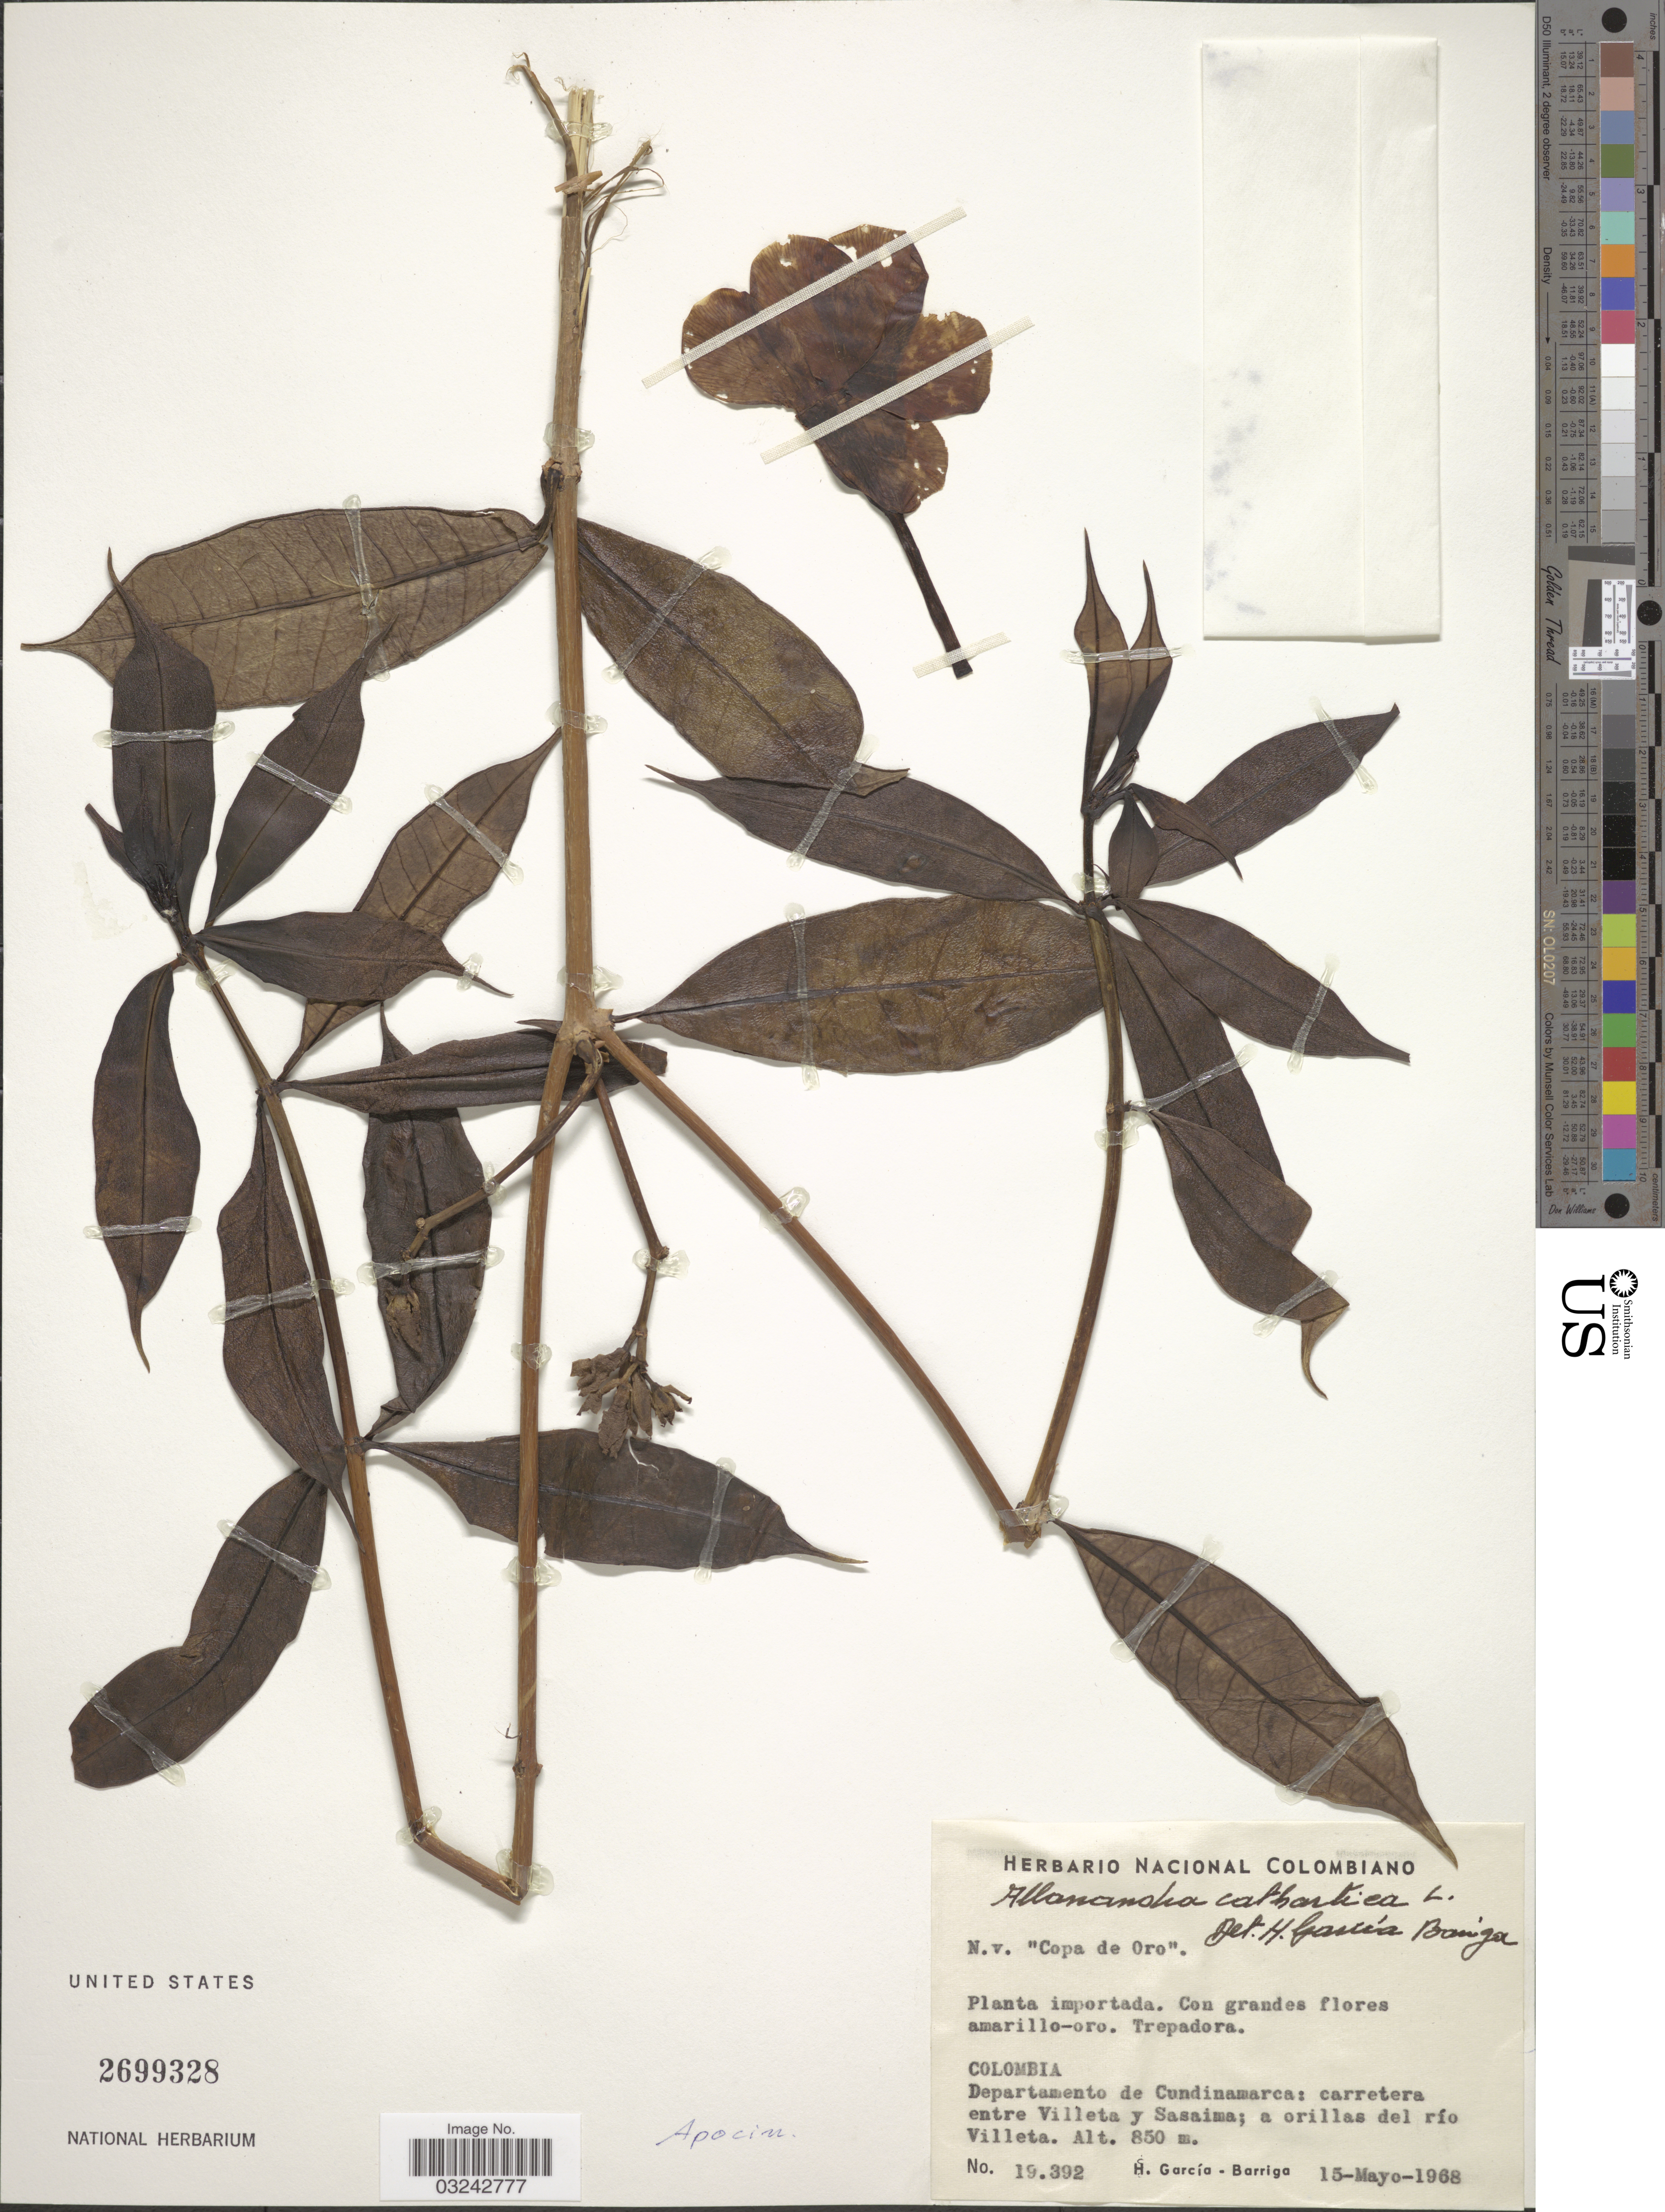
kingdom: Plantae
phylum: Tracheophyta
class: Magnoliopsida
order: Gentianales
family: Apocynaceae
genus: Allamanda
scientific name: Allamanda cathartica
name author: L.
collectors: H. García Barriga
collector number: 19392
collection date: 1968-05-15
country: Colombia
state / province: Cundinamarca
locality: Departamento de Cundinamarca: carretera entre Villeta y Sasaima; a orillas del río Villeta.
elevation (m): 850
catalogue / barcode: US 2699328